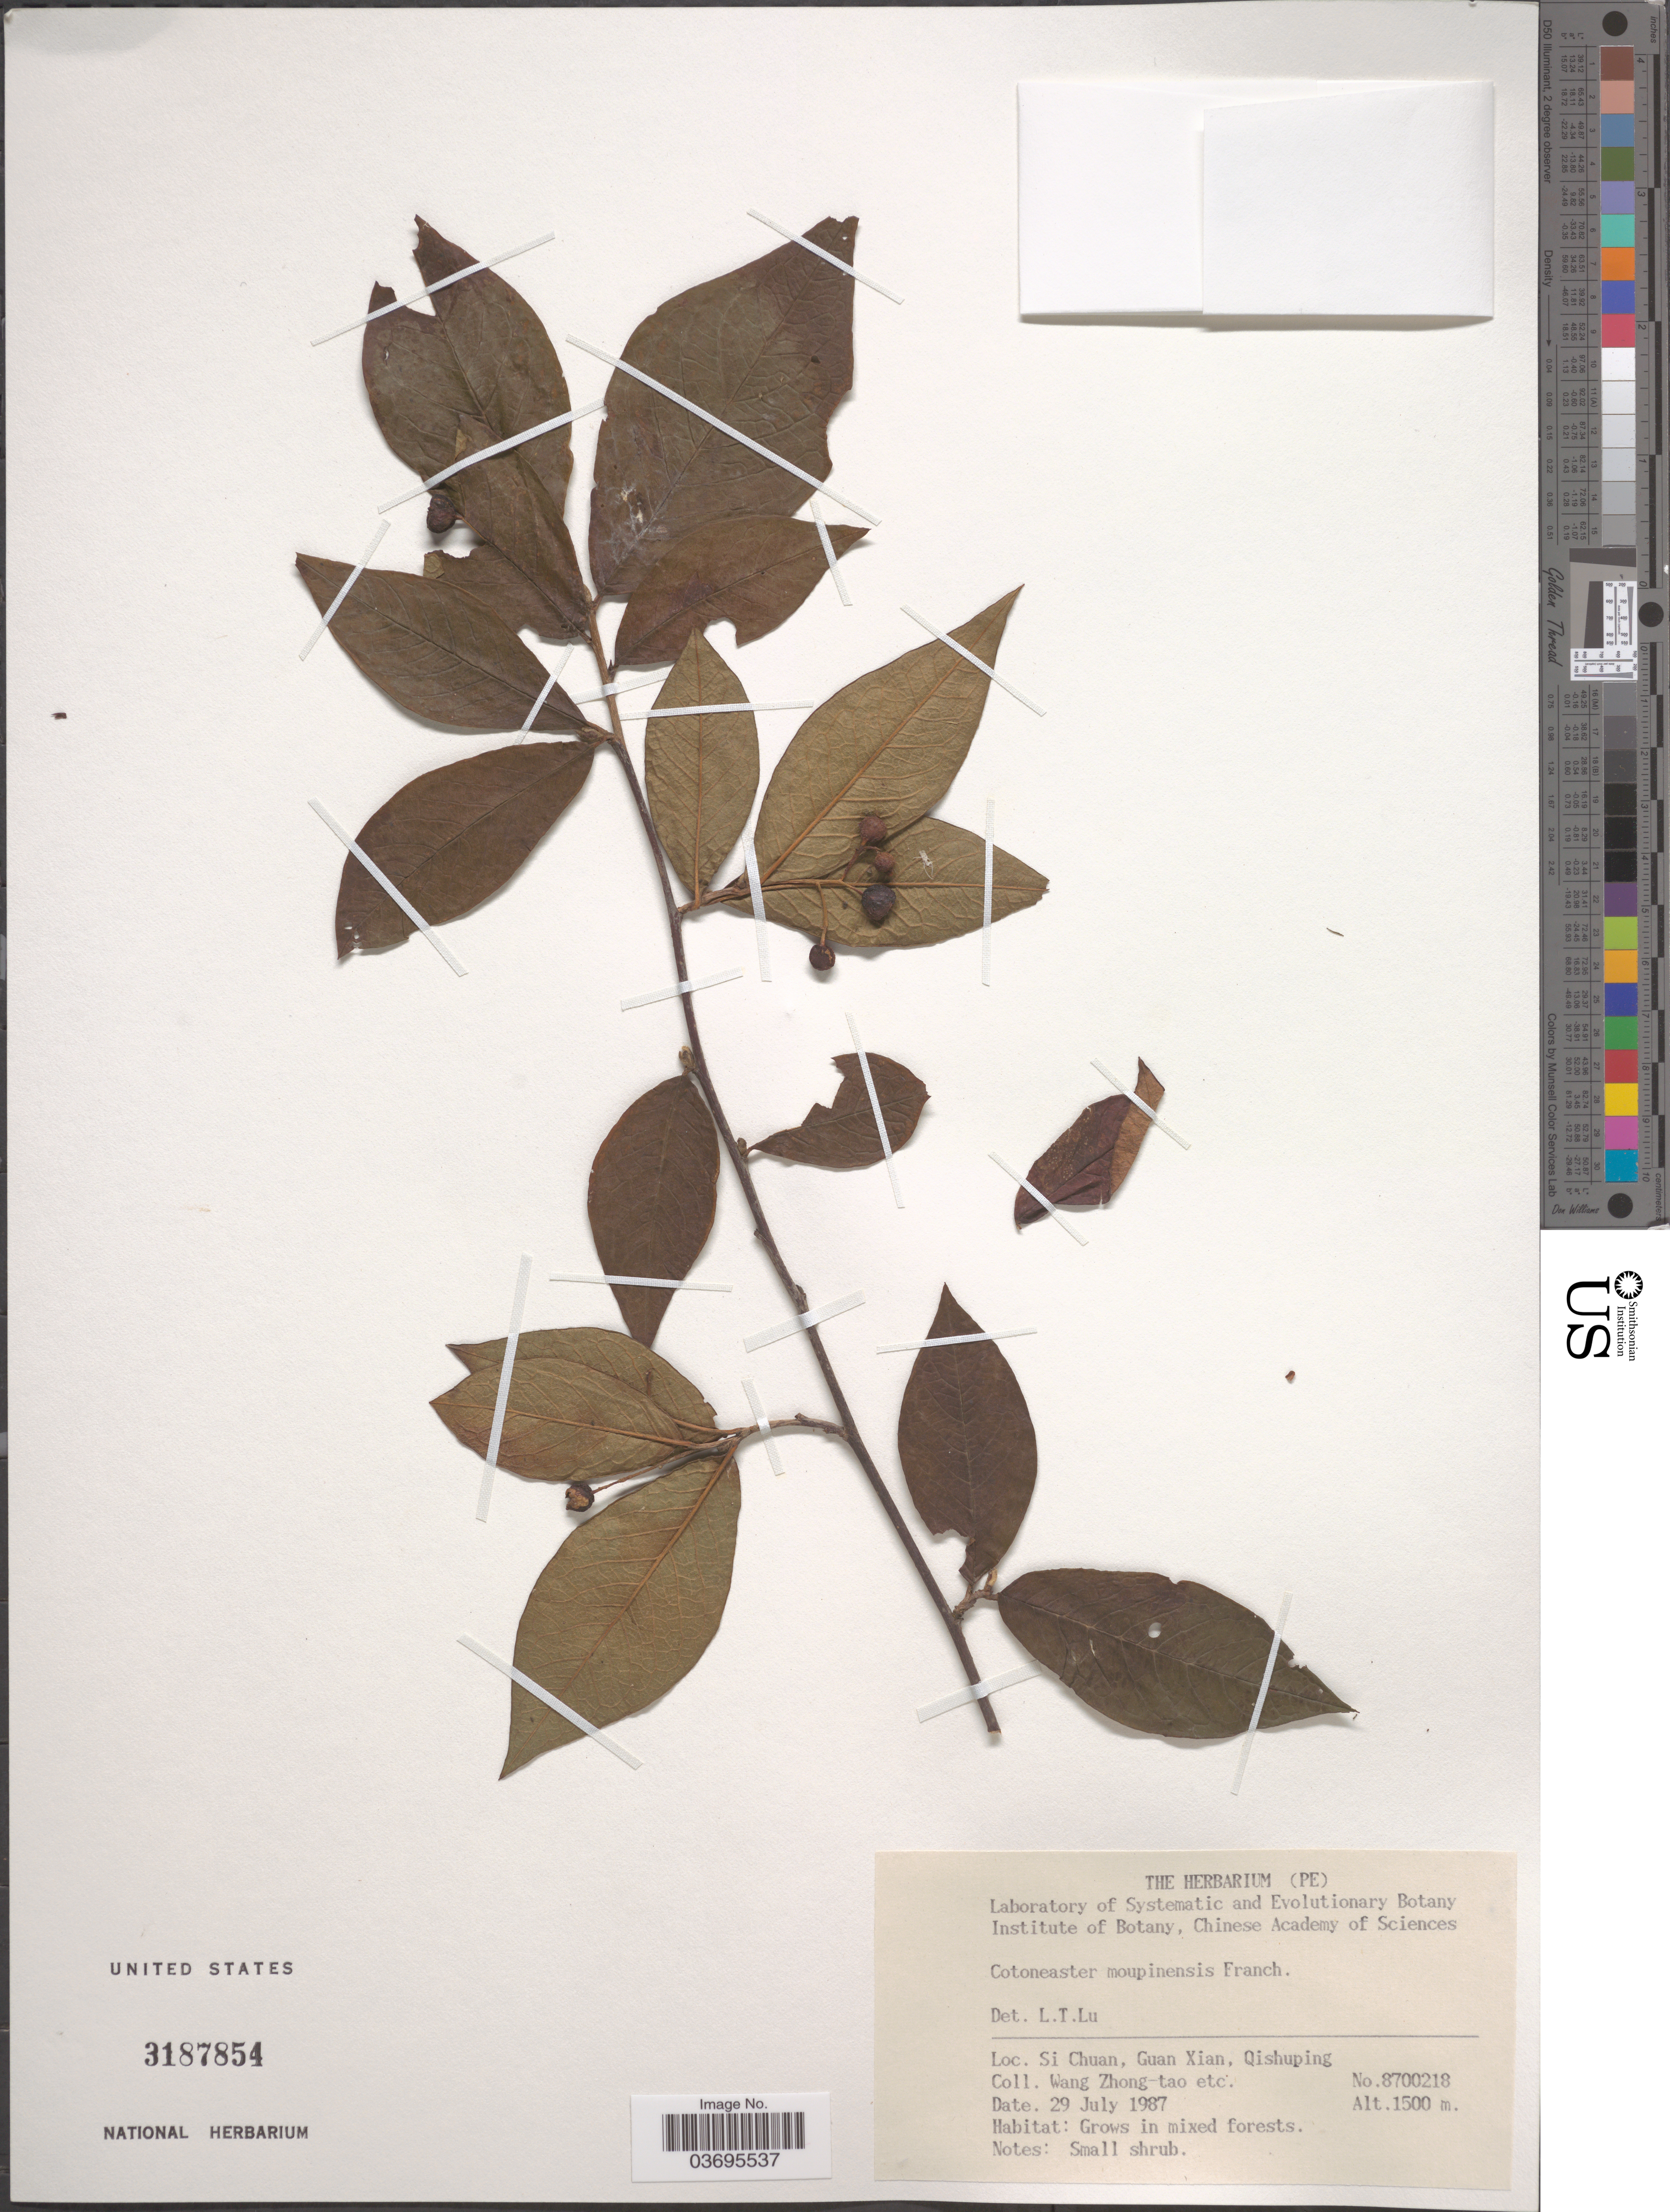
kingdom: Plantae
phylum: Tracheophyta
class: Magnoliopsida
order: Rosales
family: Rosaceae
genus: Cotoneaster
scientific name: Cotoneaster moupinensis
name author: Franch.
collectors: W. Zhong-Tao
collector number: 8700218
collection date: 1987-07-29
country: China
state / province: Sichuan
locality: Si Chuan, Guan Xian, Qishuping.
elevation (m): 1500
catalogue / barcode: US 3187854